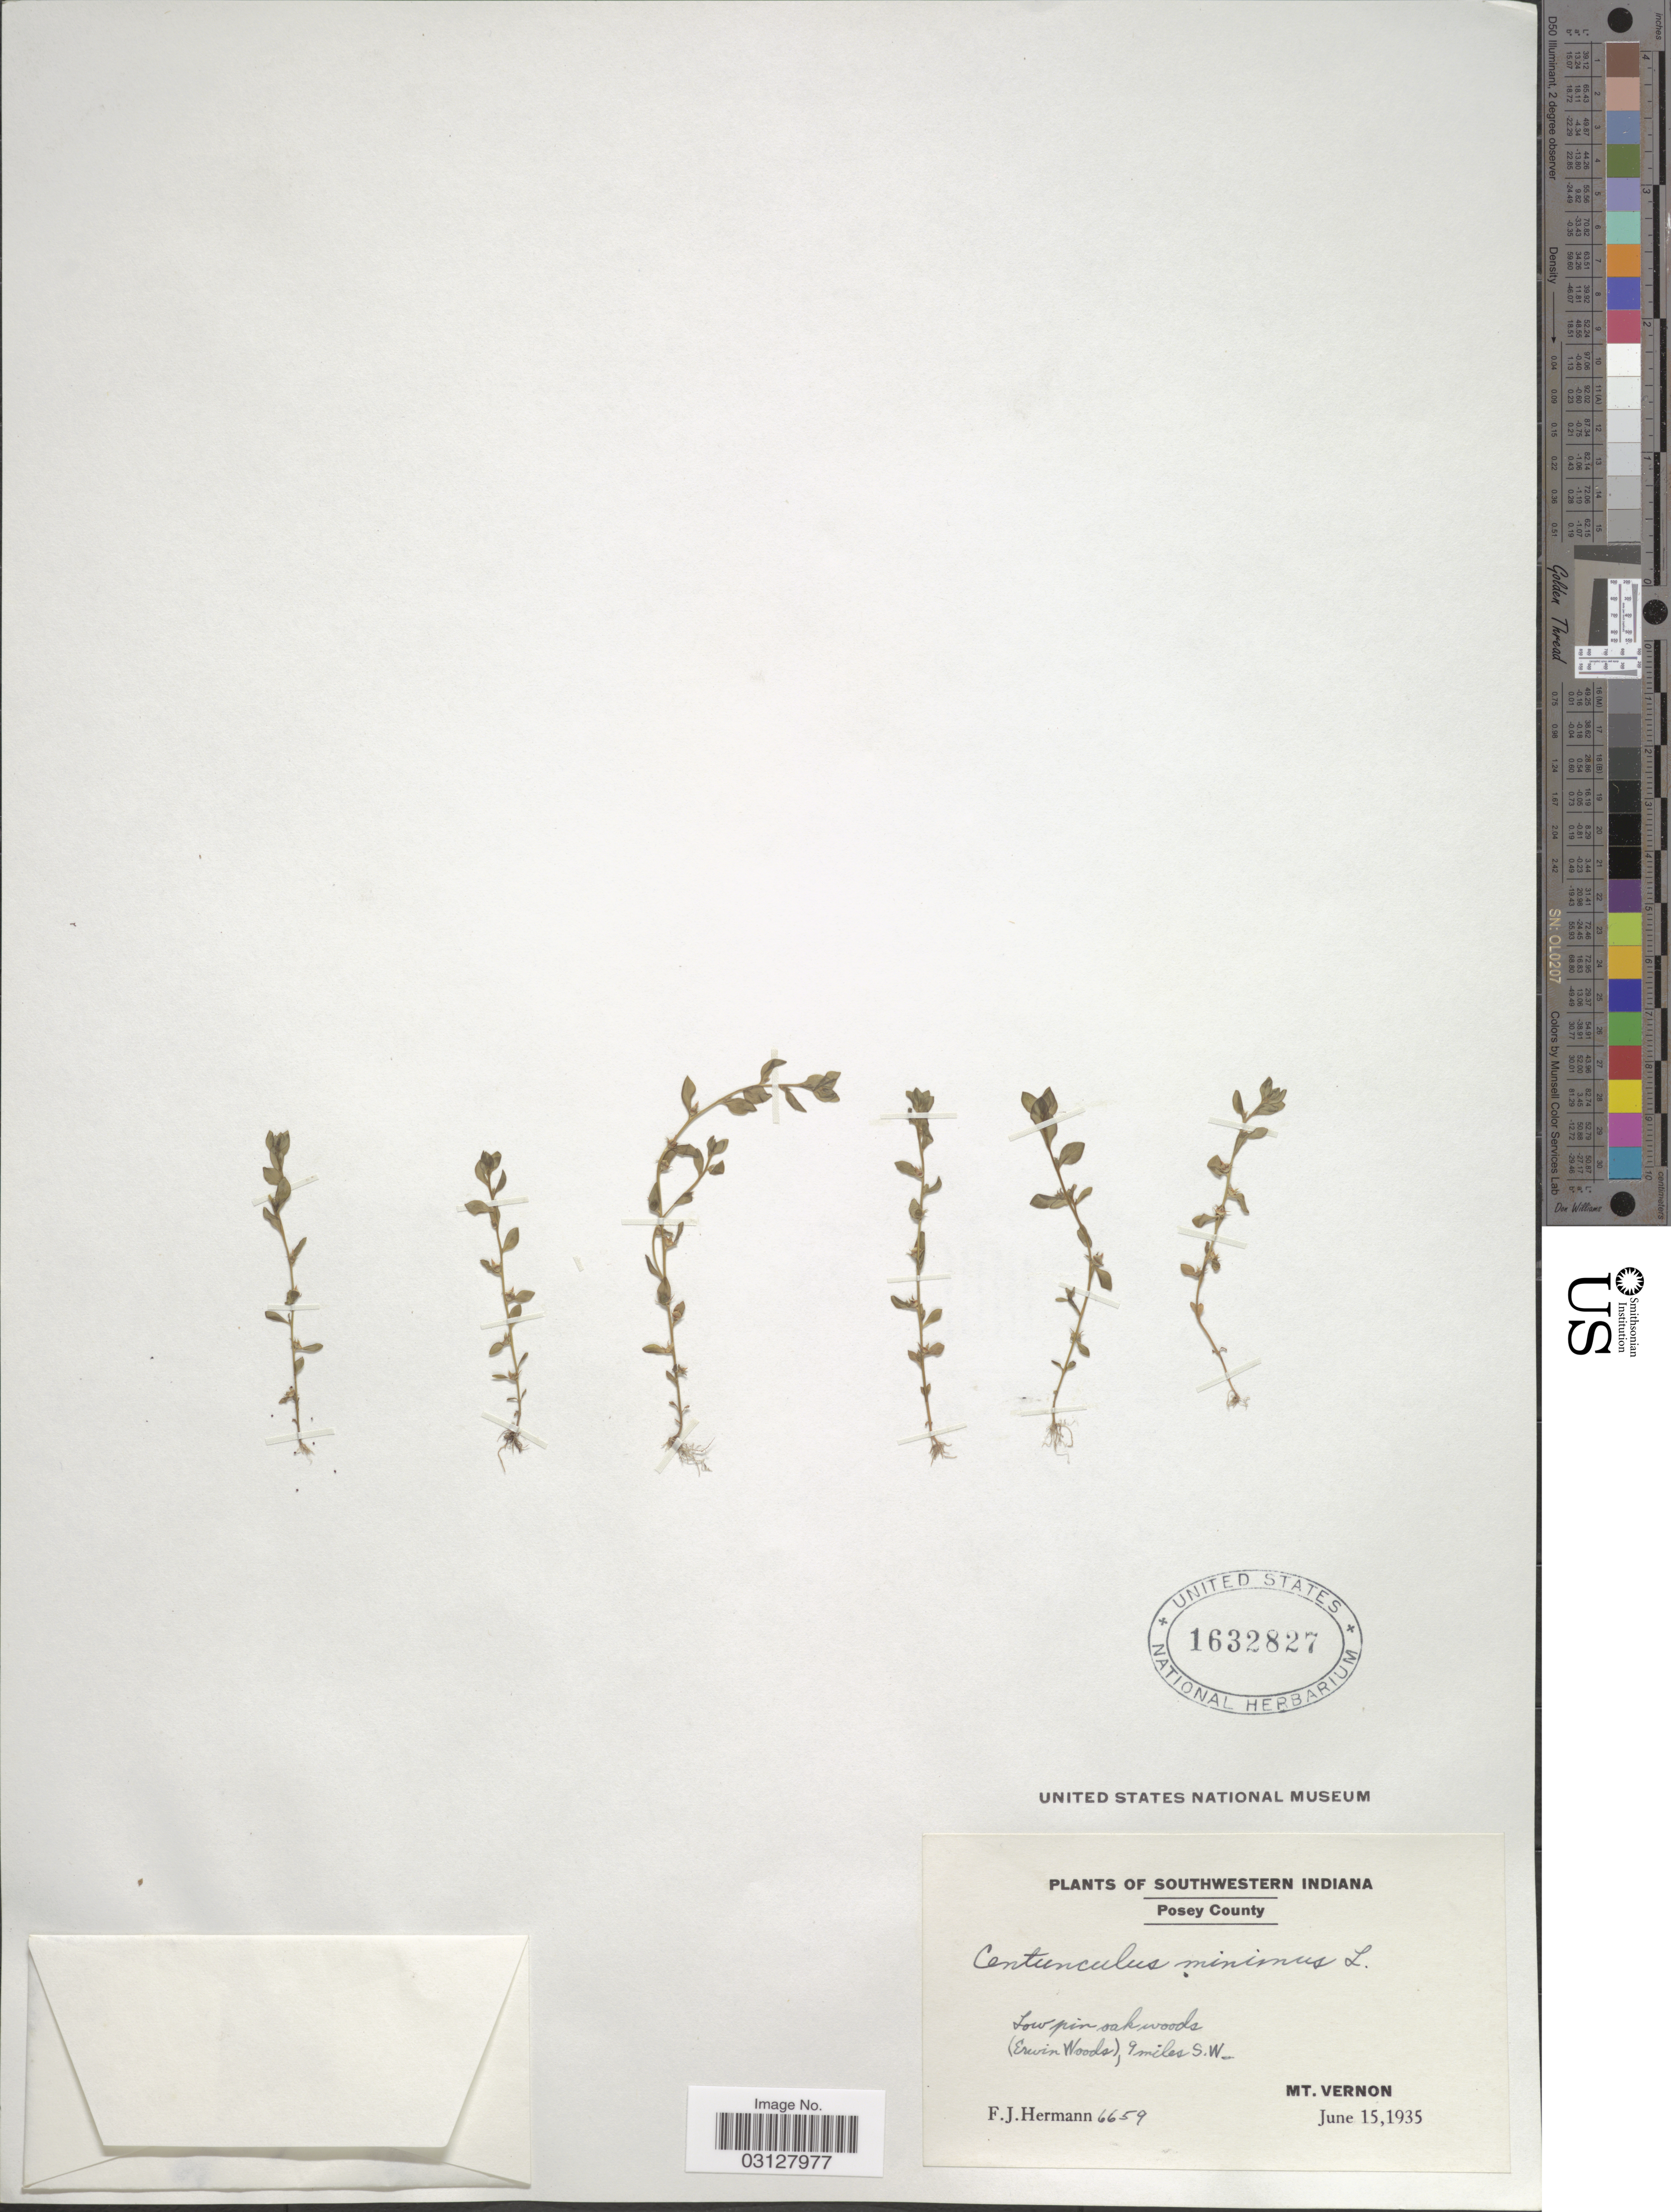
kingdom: Plantae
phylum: Tracheophyta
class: Magnoliopsida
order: Ericales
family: Primulaceae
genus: Centunculus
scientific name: Centunculus minimus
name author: L.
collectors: F. J. Hermann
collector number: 6659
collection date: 1935-06-15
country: United States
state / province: Indiana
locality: Southwestern Indiana. Posey County, (Erwin Woods), 9 miles S.W. Mt. Vernon.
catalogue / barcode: US 1632827